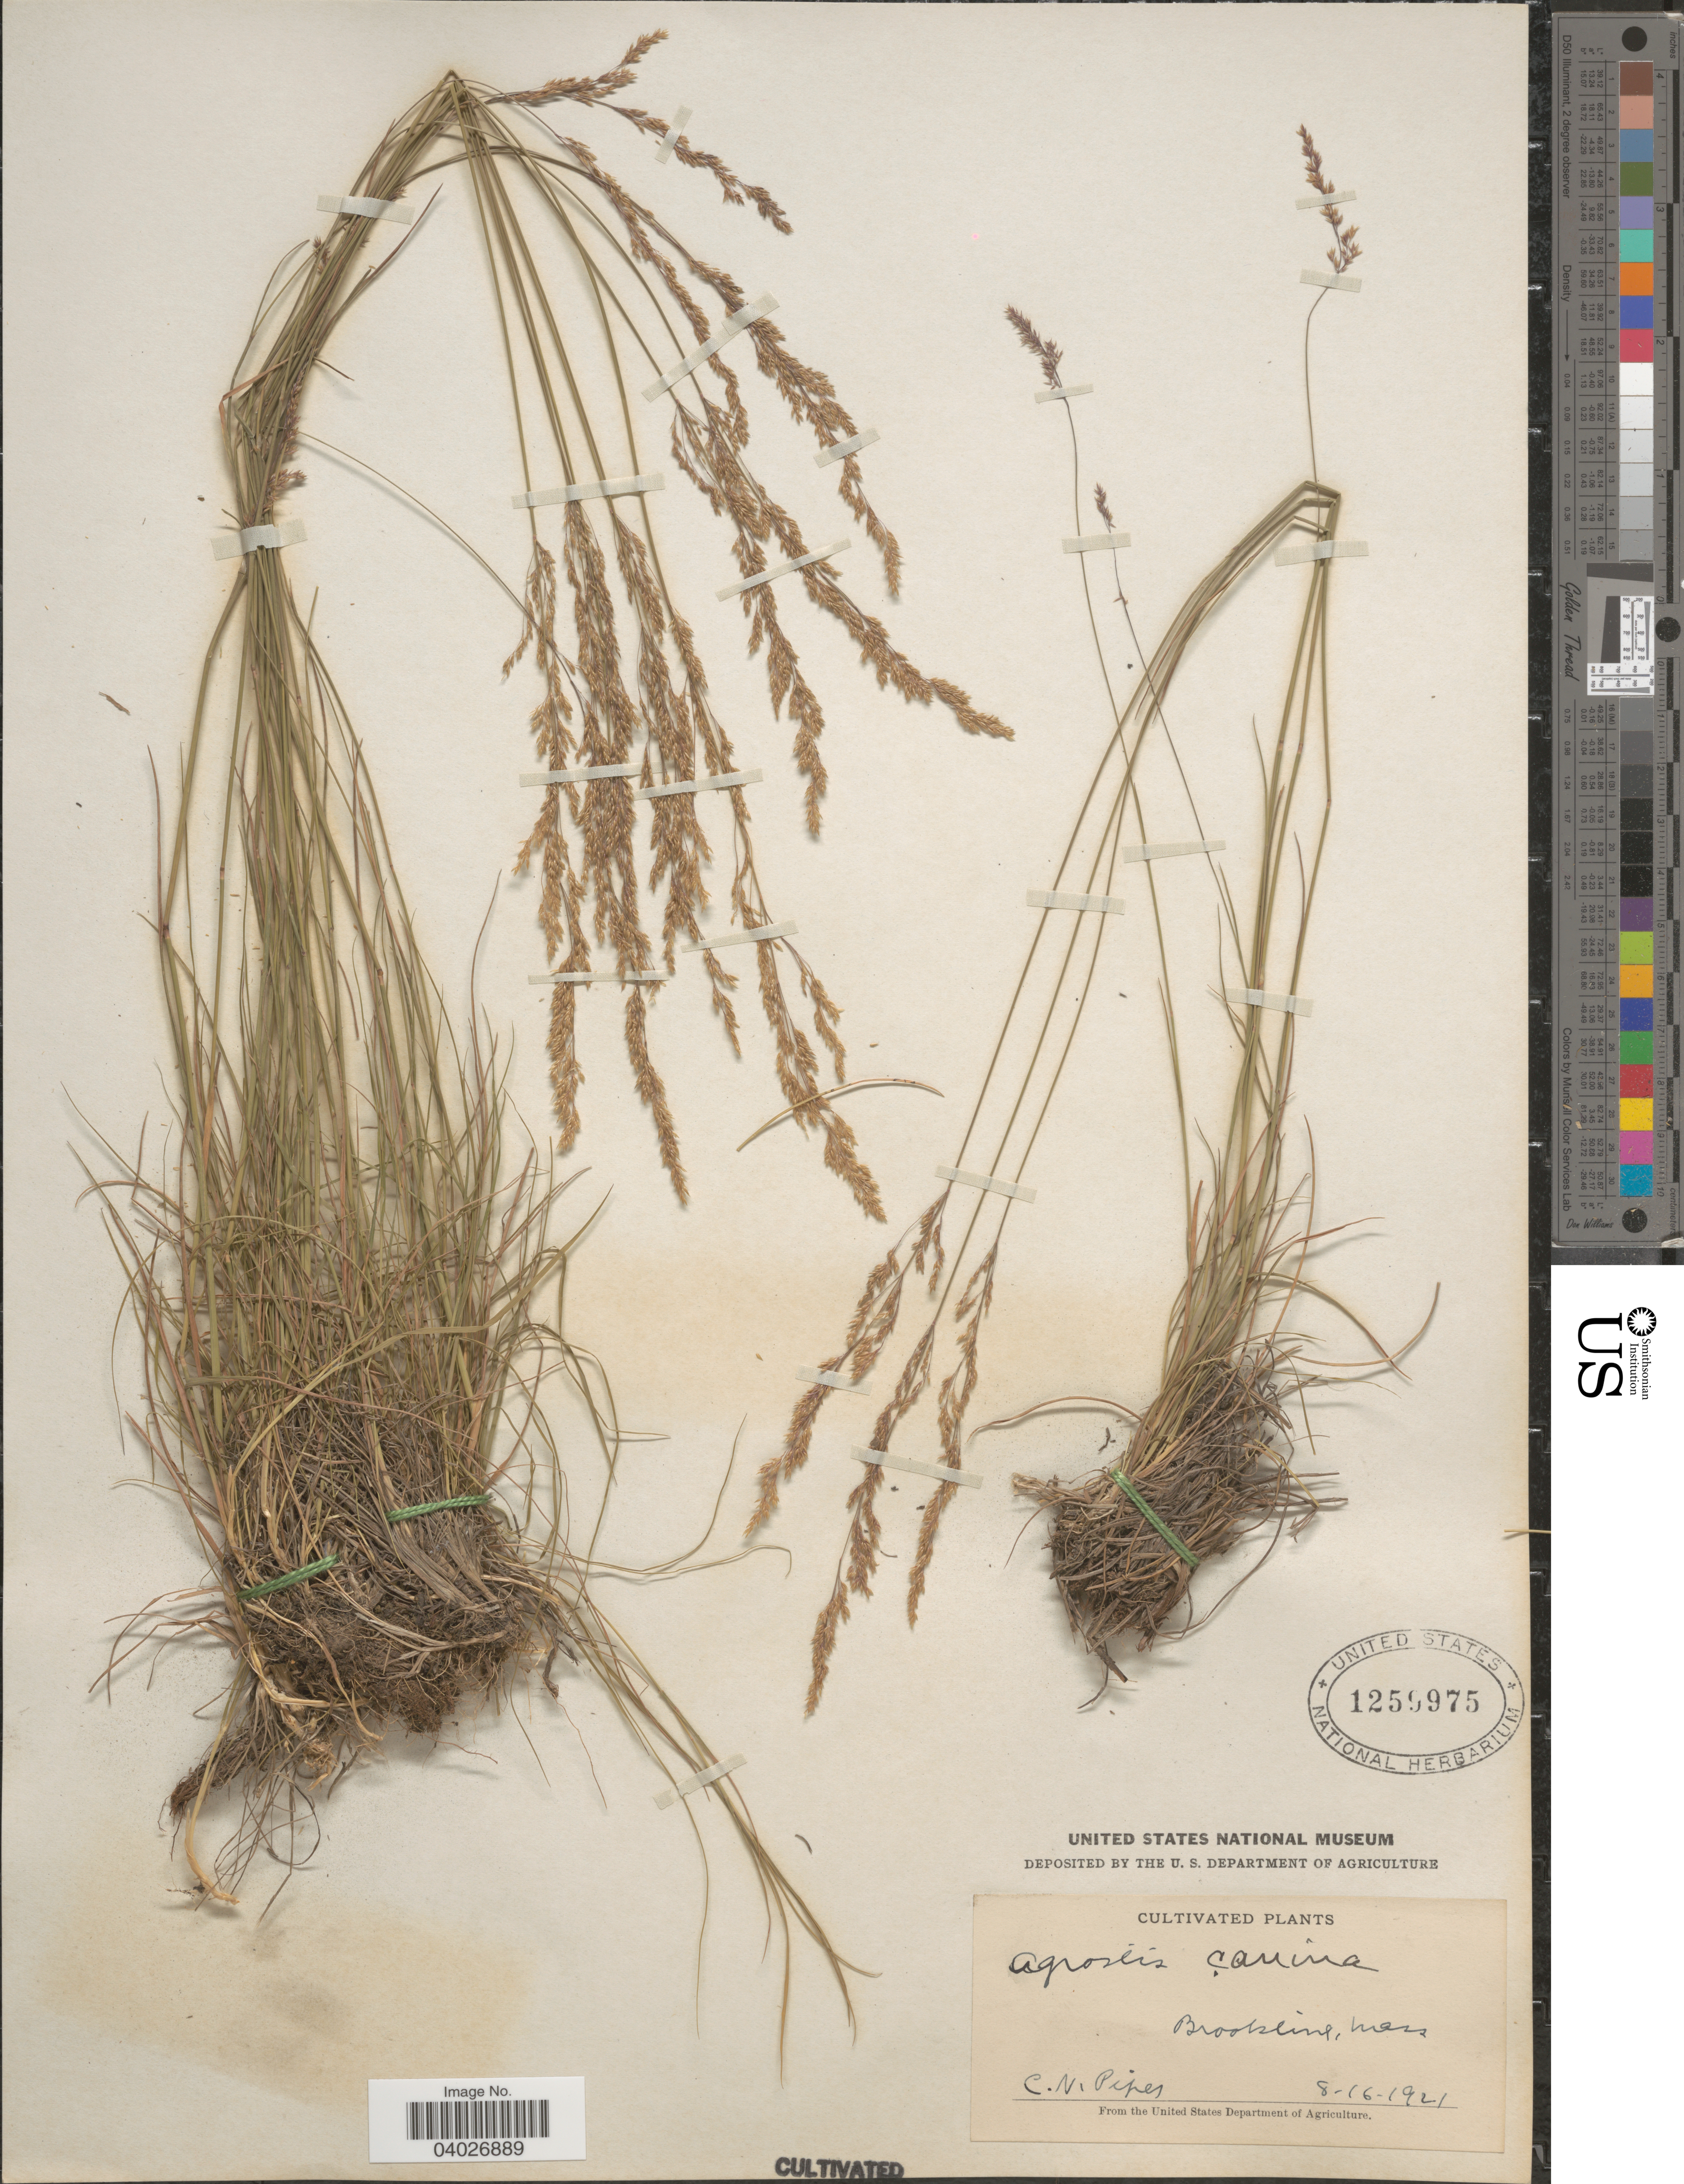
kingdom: Plantae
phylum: Tracheophyta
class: Liliopsida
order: Poales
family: Poaceae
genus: Agrostis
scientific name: Agrostis canina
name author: L.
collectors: C. V. Piper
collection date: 1921-08-16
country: United States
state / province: Massachusetts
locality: Brookline.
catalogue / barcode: US 1259975